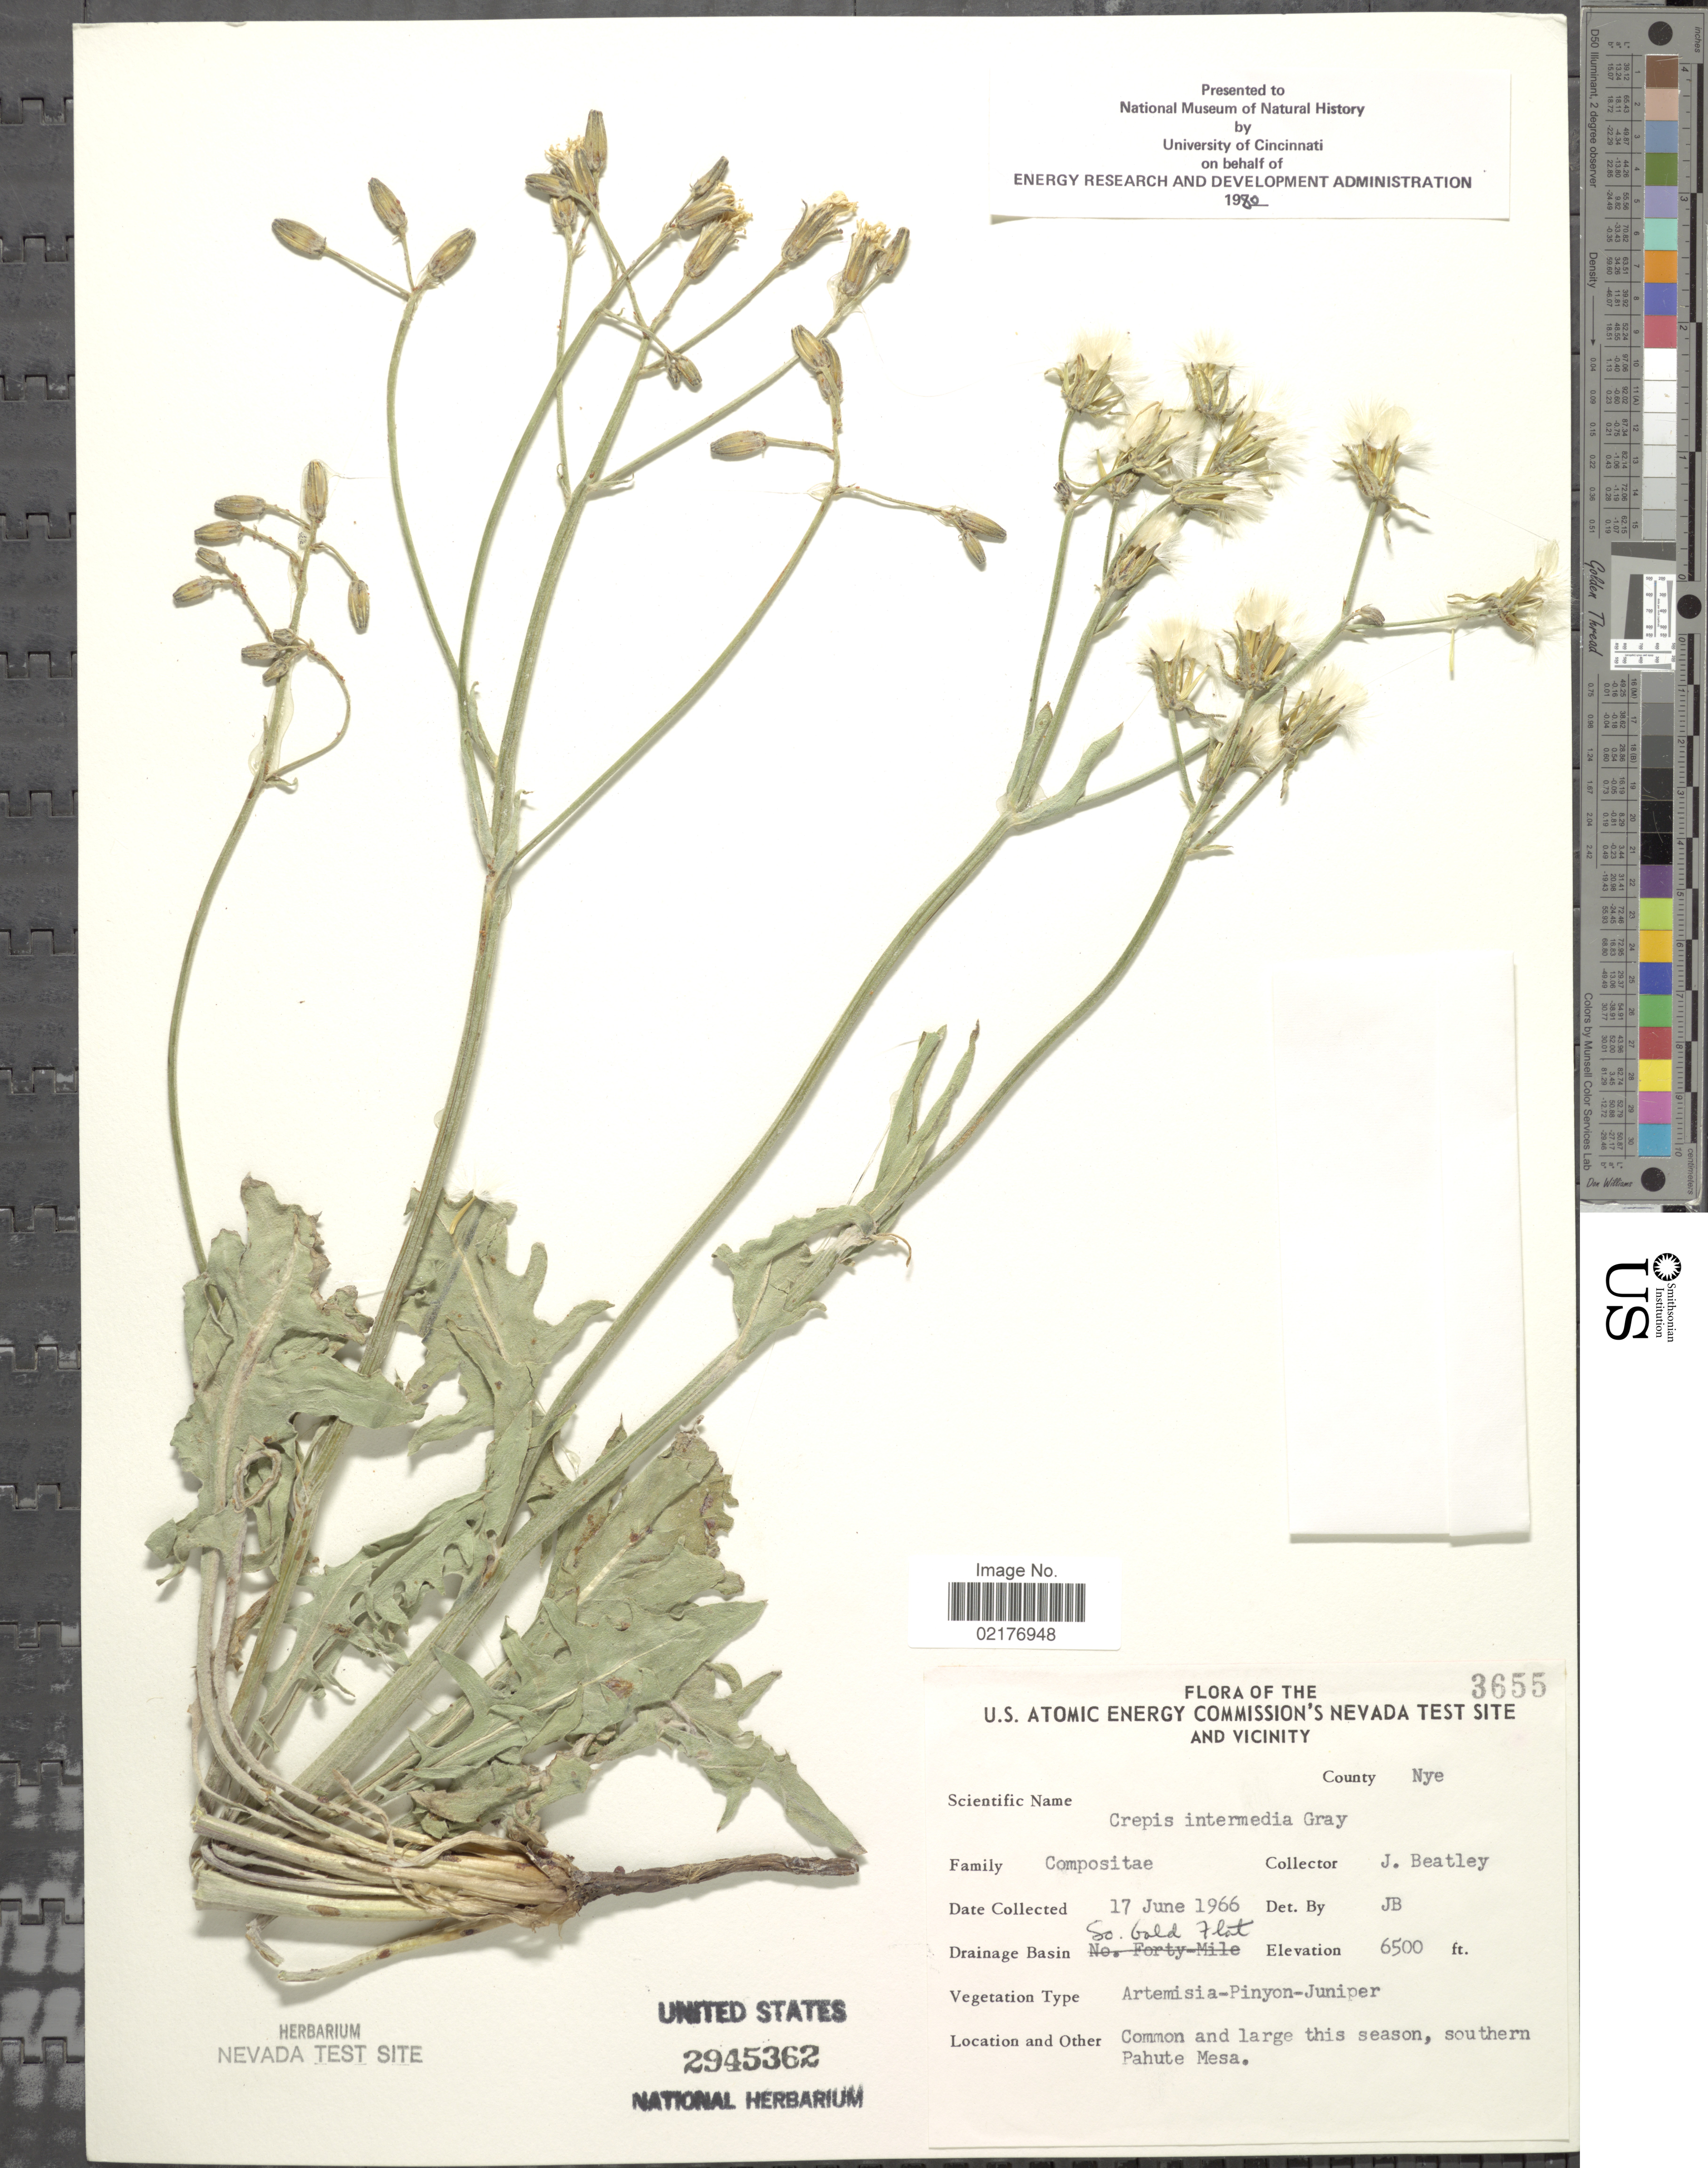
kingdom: Plantae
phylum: Tracheophyta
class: Magnoliopsida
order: Asterales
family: Asteraceae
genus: Crepis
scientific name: Crepis intermedia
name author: A. Gray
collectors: J. C. Beatley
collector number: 3655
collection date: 1966-06-17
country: United States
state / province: Nevada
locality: U.S. Atomic Energy Commission's Nevada Test Site and Vicinity, County Nye, Drainage Basin So. Gold Flat, Common and large this season, southern Pahute Mesa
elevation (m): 1981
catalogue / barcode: US 2945362